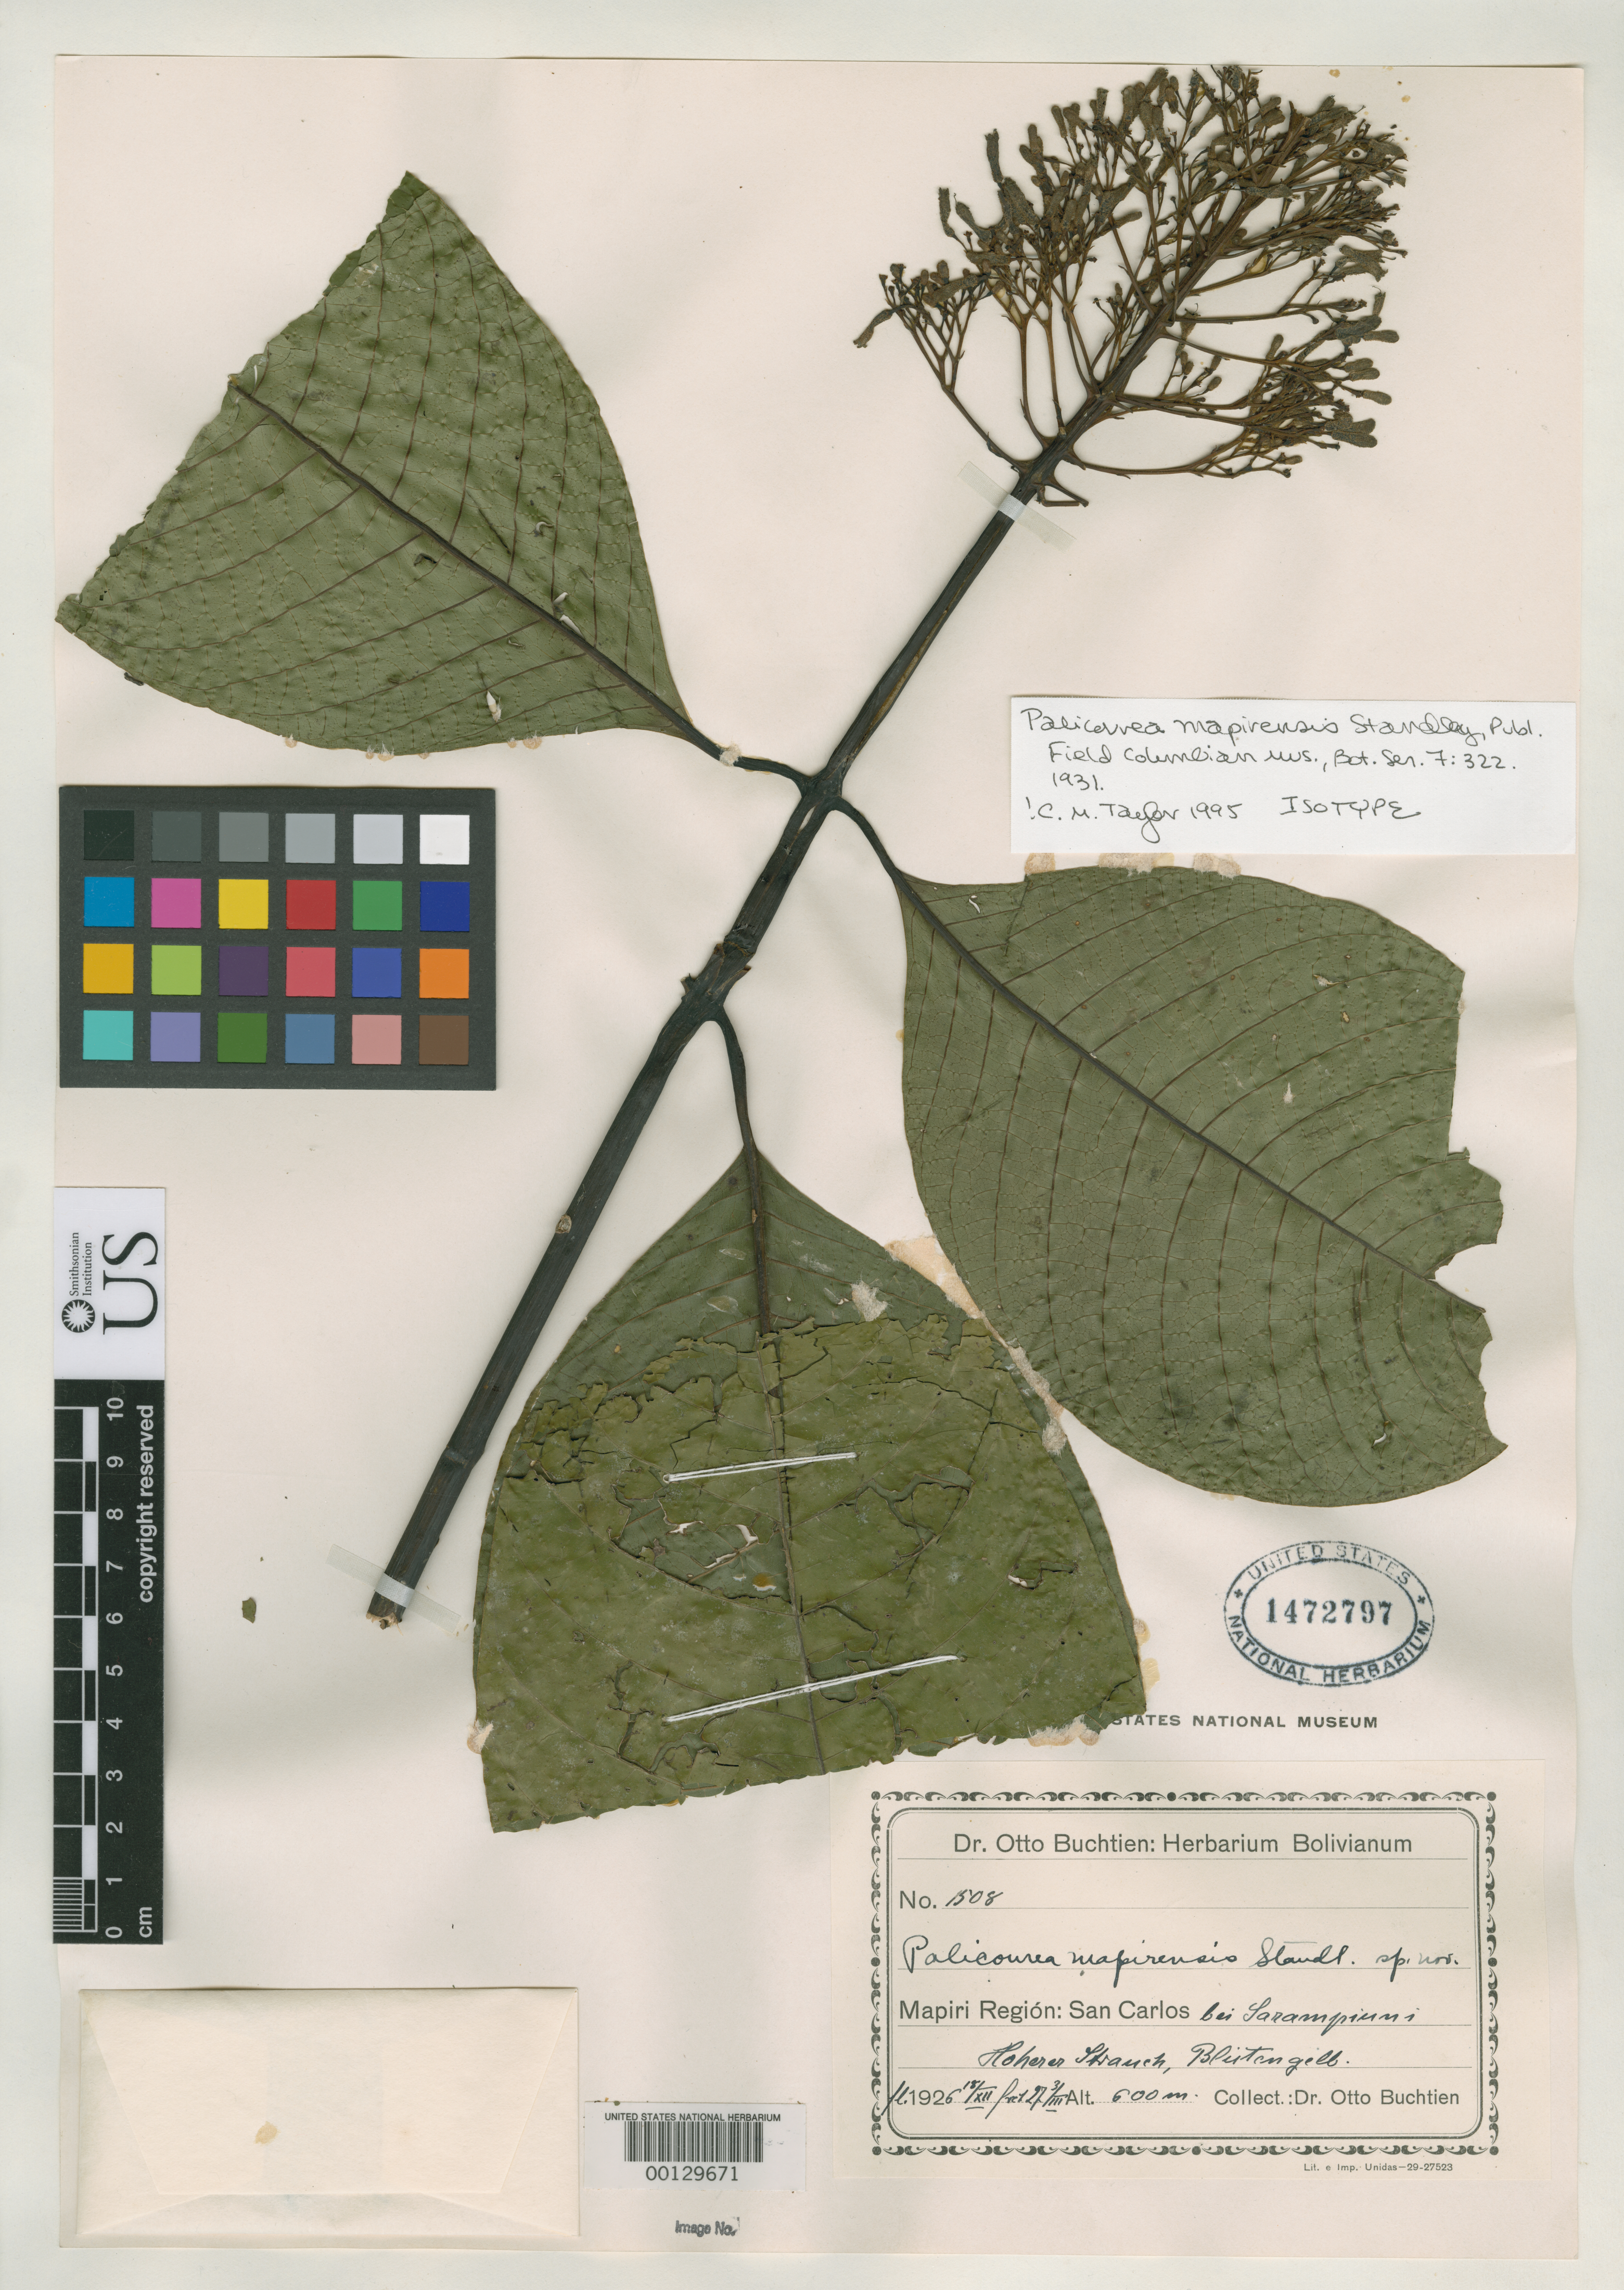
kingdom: Plantae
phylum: Tracheophyta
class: Magnoliopsida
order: Gentianales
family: Rubiaceae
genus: Palicourea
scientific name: Palicourea mapirensis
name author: Standl.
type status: Isotype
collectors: O. Buchtien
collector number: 1508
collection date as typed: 18 Dec 1926 to 03 Mar 1927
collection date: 1926-12-18/1927-03-03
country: Bolivia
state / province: La Paz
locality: Mapiri region, San Carlos, bei Tarampinni.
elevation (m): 600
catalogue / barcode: US 1472797